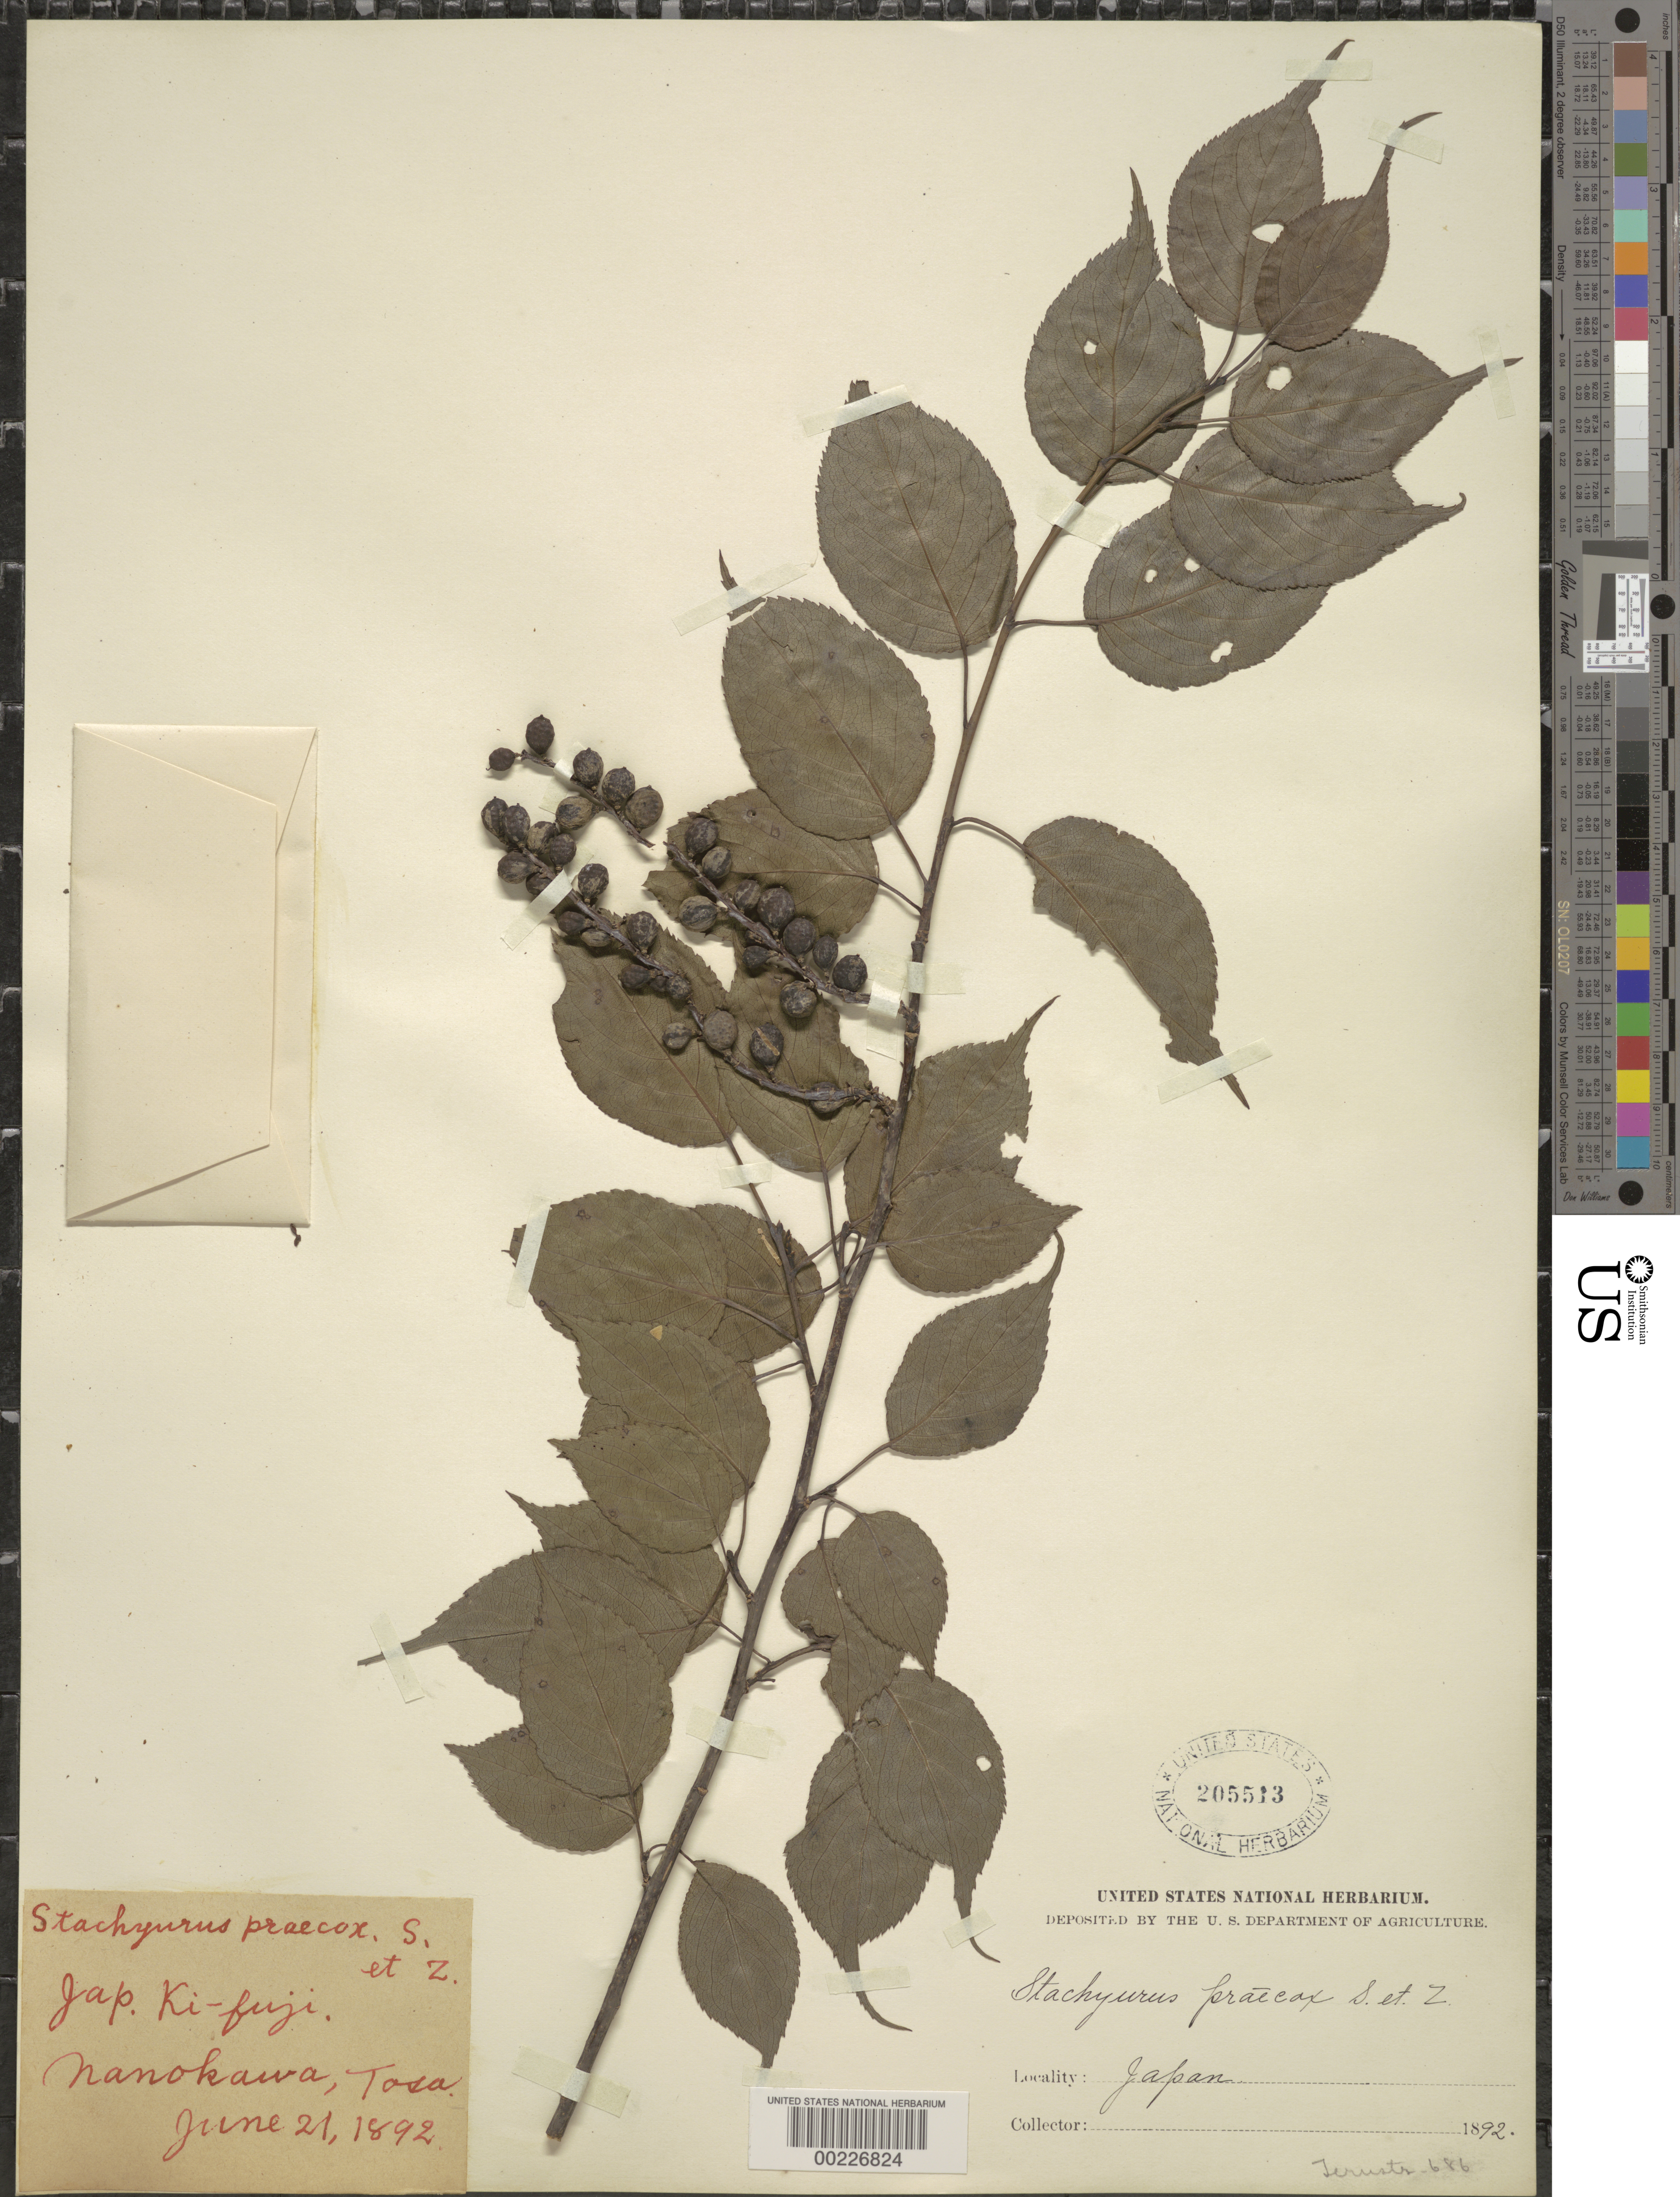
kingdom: Plantae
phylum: Tracheophyta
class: Magnoliopsida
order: Crossosomatales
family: Stachyuraceae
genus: Stachyurus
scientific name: Stachyurus praecox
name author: Siebold & Zucc.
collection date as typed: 21 Jun 1892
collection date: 1892-06-21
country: Japan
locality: Nanokawa, tosa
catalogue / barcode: US 205513